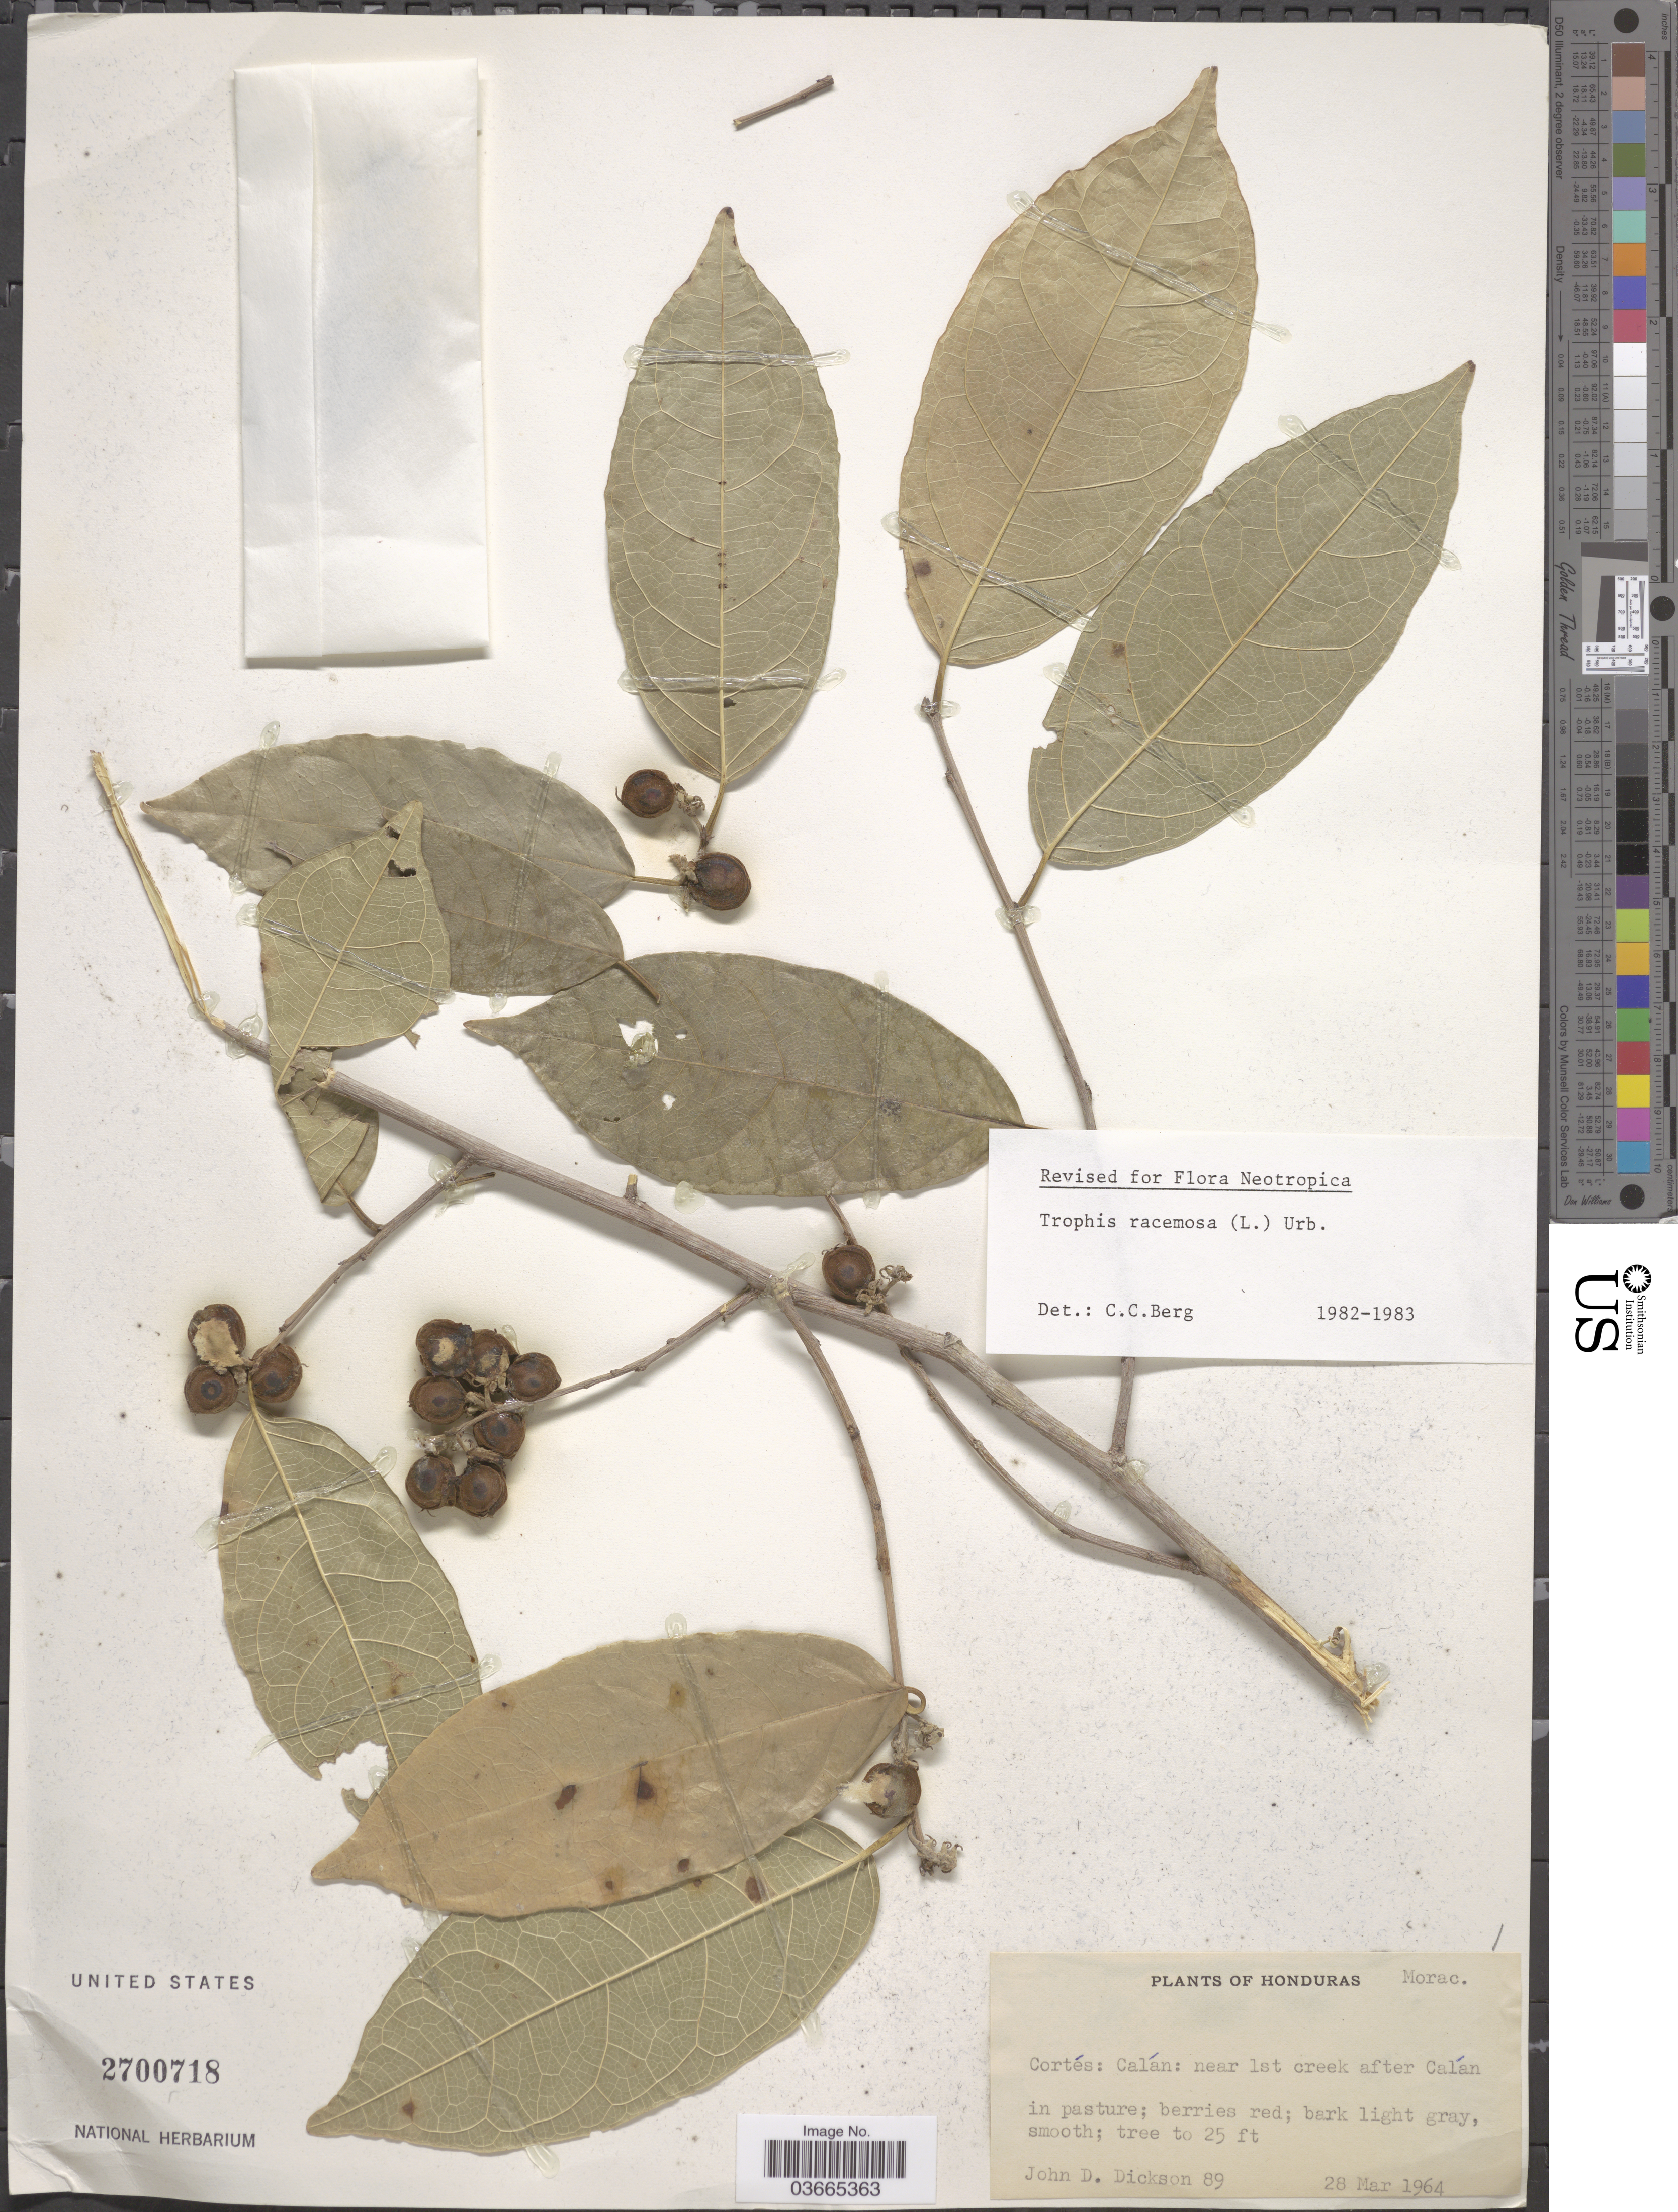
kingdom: Plantae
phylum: Tracheophyta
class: Magnoliopsida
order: Rosales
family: Moraceae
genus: Trophis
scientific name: Trophis racemosa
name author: (L.) Urb.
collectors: J. Dickson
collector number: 89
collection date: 1964-03-28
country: Honduras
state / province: Cortes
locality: Calán: near 1st creek after Calán.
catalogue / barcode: US 2700718